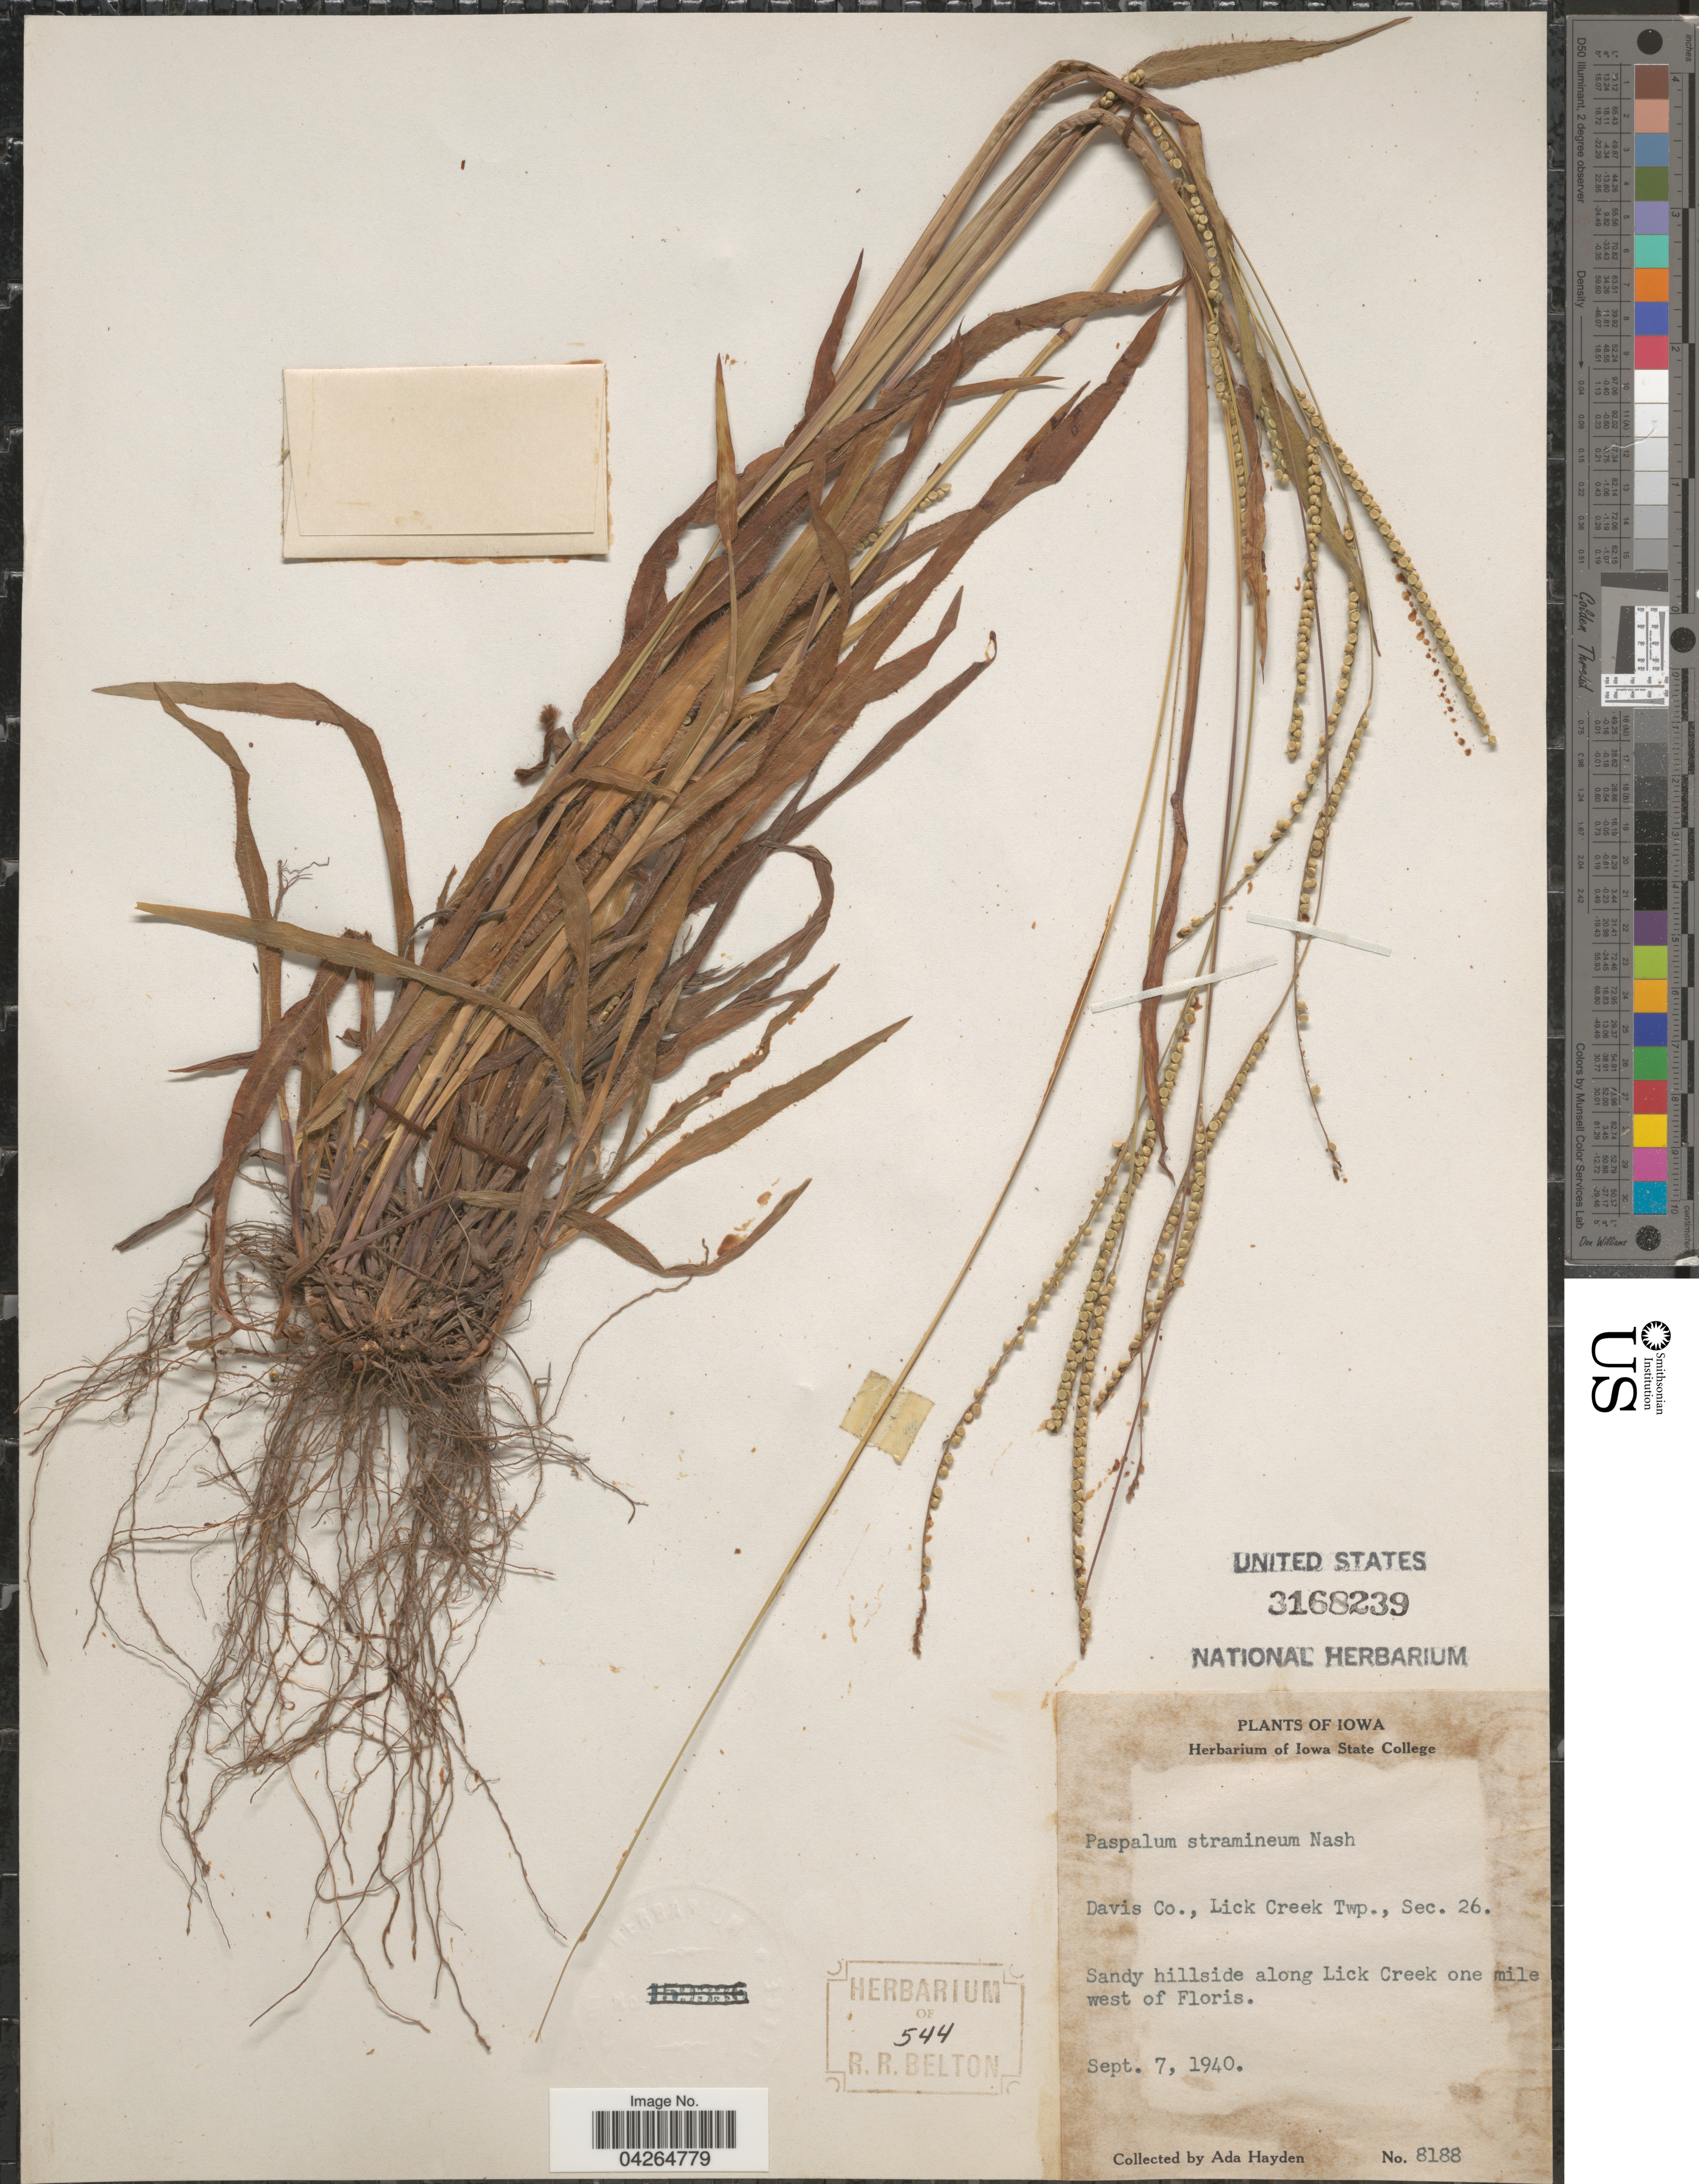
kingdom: Plantae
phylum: Tracheophyta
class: Liliopsida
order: Poales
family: Poaceae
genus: Paspalum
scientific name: Paspalum setaceum var. stramineum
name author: (Nash) D.J. Banks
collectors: Ada Hayden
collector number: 8188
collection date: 1940-09-07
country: United States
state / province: Iowa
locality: Davis Co., Lick Creek Twp., Sec. 26. Sandy hillside along Lick Creek one mile west of Floris.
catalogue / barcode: US 3168239